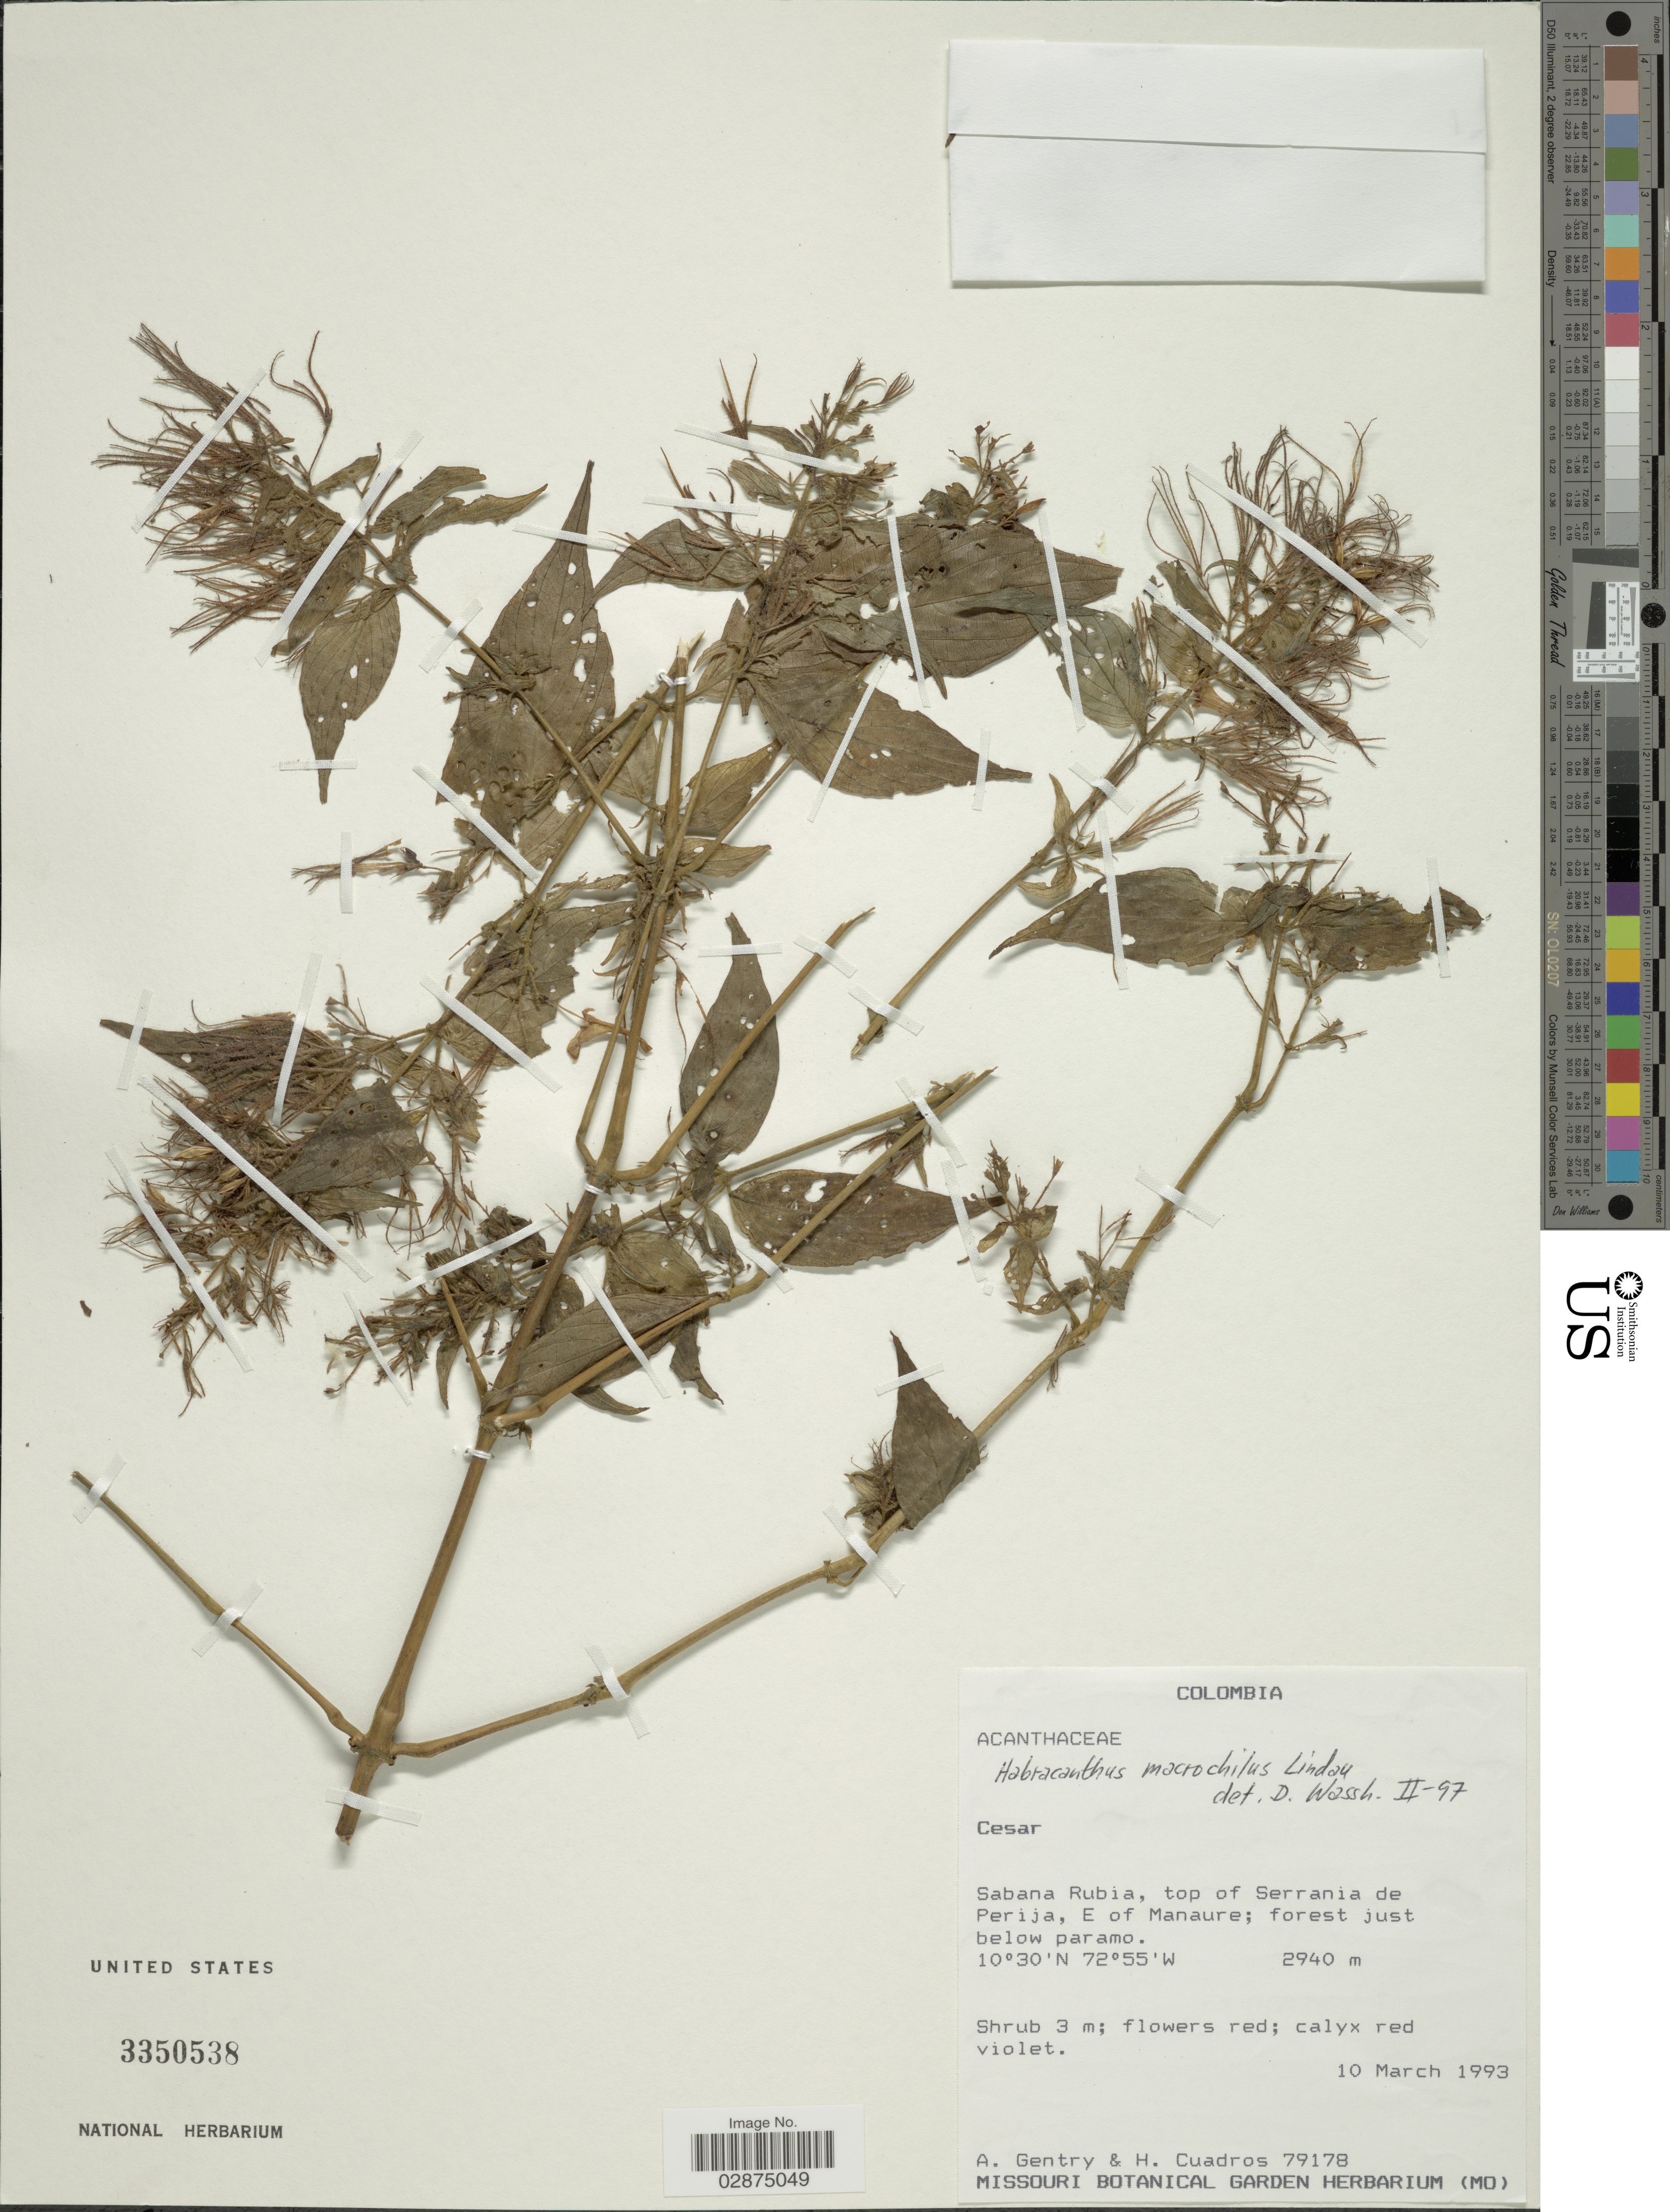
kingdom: Plantae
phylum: Tracheophyta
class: Magnoliopsida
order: Lamiales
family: Acanthaceae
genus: Habracanthus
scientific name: Habracanthus macrochilus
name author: Lindau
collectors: A. H. Gentry & H. Cuadros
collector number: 79178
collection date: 1993-03-10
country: Colombia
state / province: Cesar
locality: Sabana Rubia, top of Serrania de Perija, E of Manaure.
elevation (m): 2940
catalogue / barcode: US 3350538